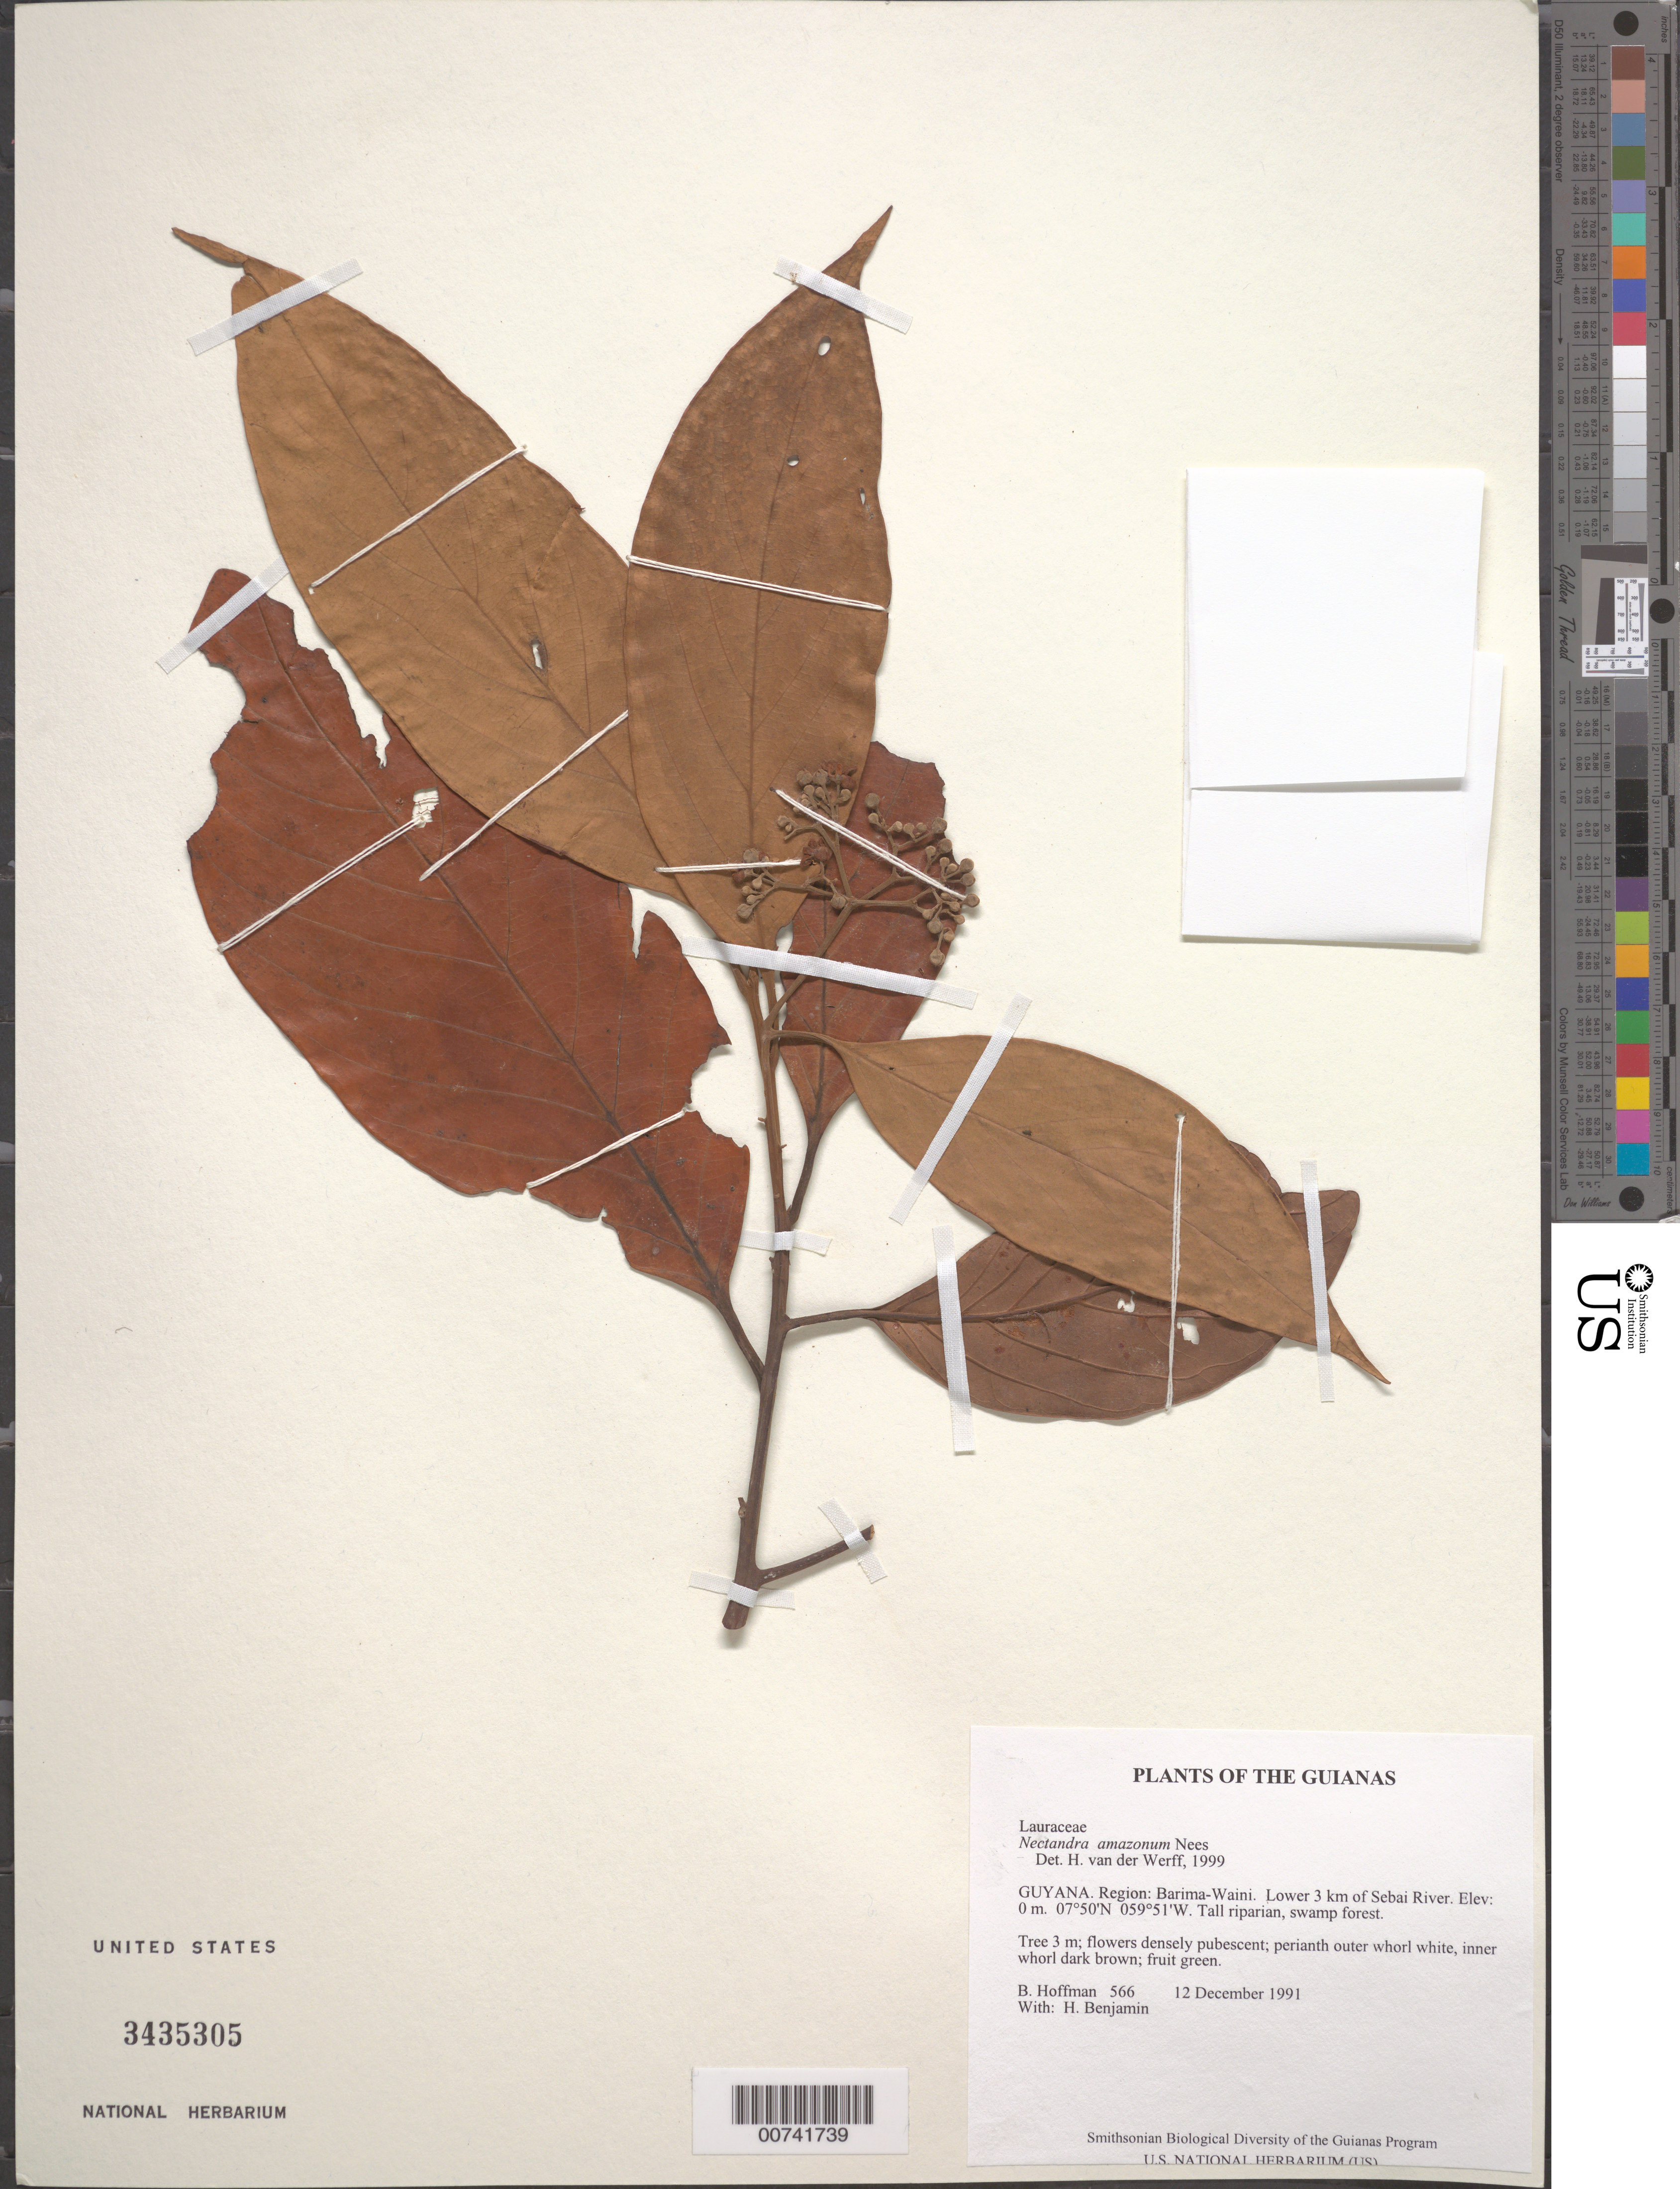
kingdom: Plantae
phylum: Tracheophyta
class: Magnoliopsida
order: Laurales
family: Lauraceae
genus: Nectandra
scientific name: Nectandra amazonum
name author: Nees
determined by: van der Werff, H., (MO), Missouri Botanical Garden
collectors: B. Hoffman & H. Benjamin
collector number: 566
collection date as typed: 12 December 1991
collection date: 1991-12-12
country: Guyana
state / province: Barima-Waini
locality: Lower 3 km of Sebai River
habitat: Tall riparian, swamp forest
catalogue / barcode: US 3435305